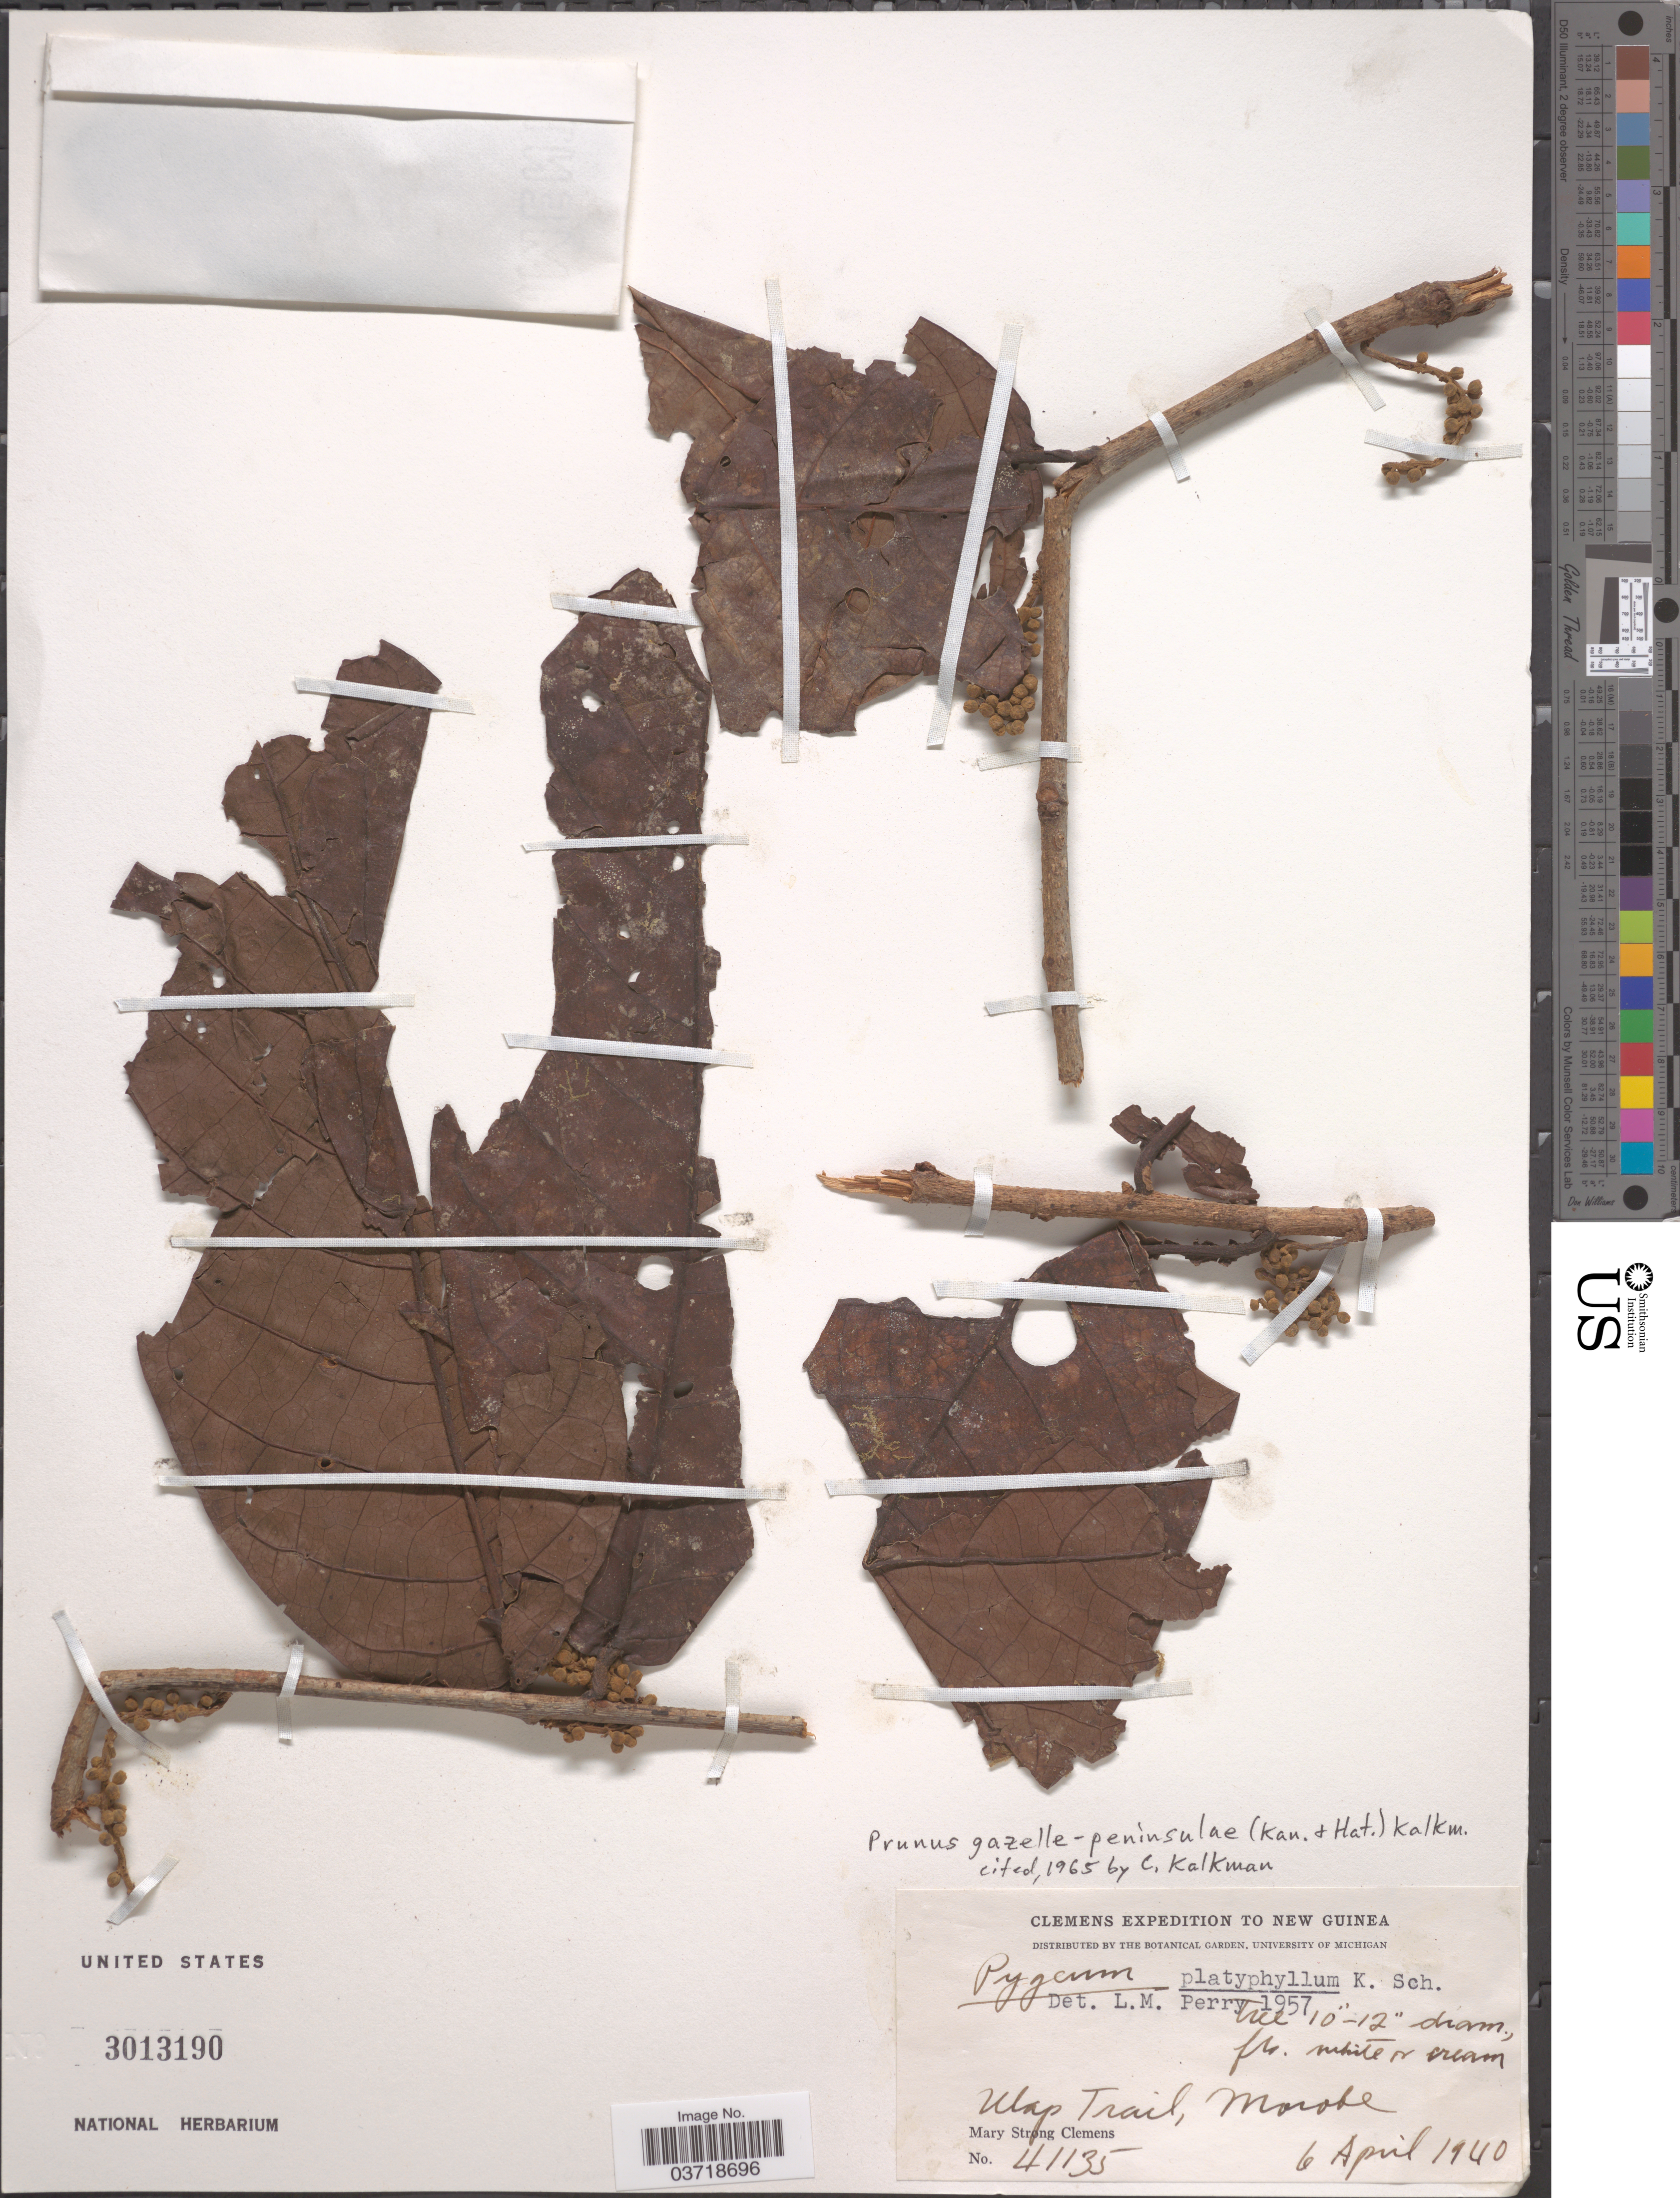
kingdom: Plantae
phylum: Tracheophyta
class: Magnoliopsida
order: Rosales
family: Rosaceae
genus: Prunus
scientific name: Prunus gazelle-peninsulae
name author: (Kaneh. & Hatus.) Kalkman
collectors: M. S. Clemens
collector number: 41135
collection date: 1940-04-06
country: Papua New Guinea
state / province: Morobe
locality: New Guinea. Ulap Trail, Morobe.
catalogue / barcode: US 3013190